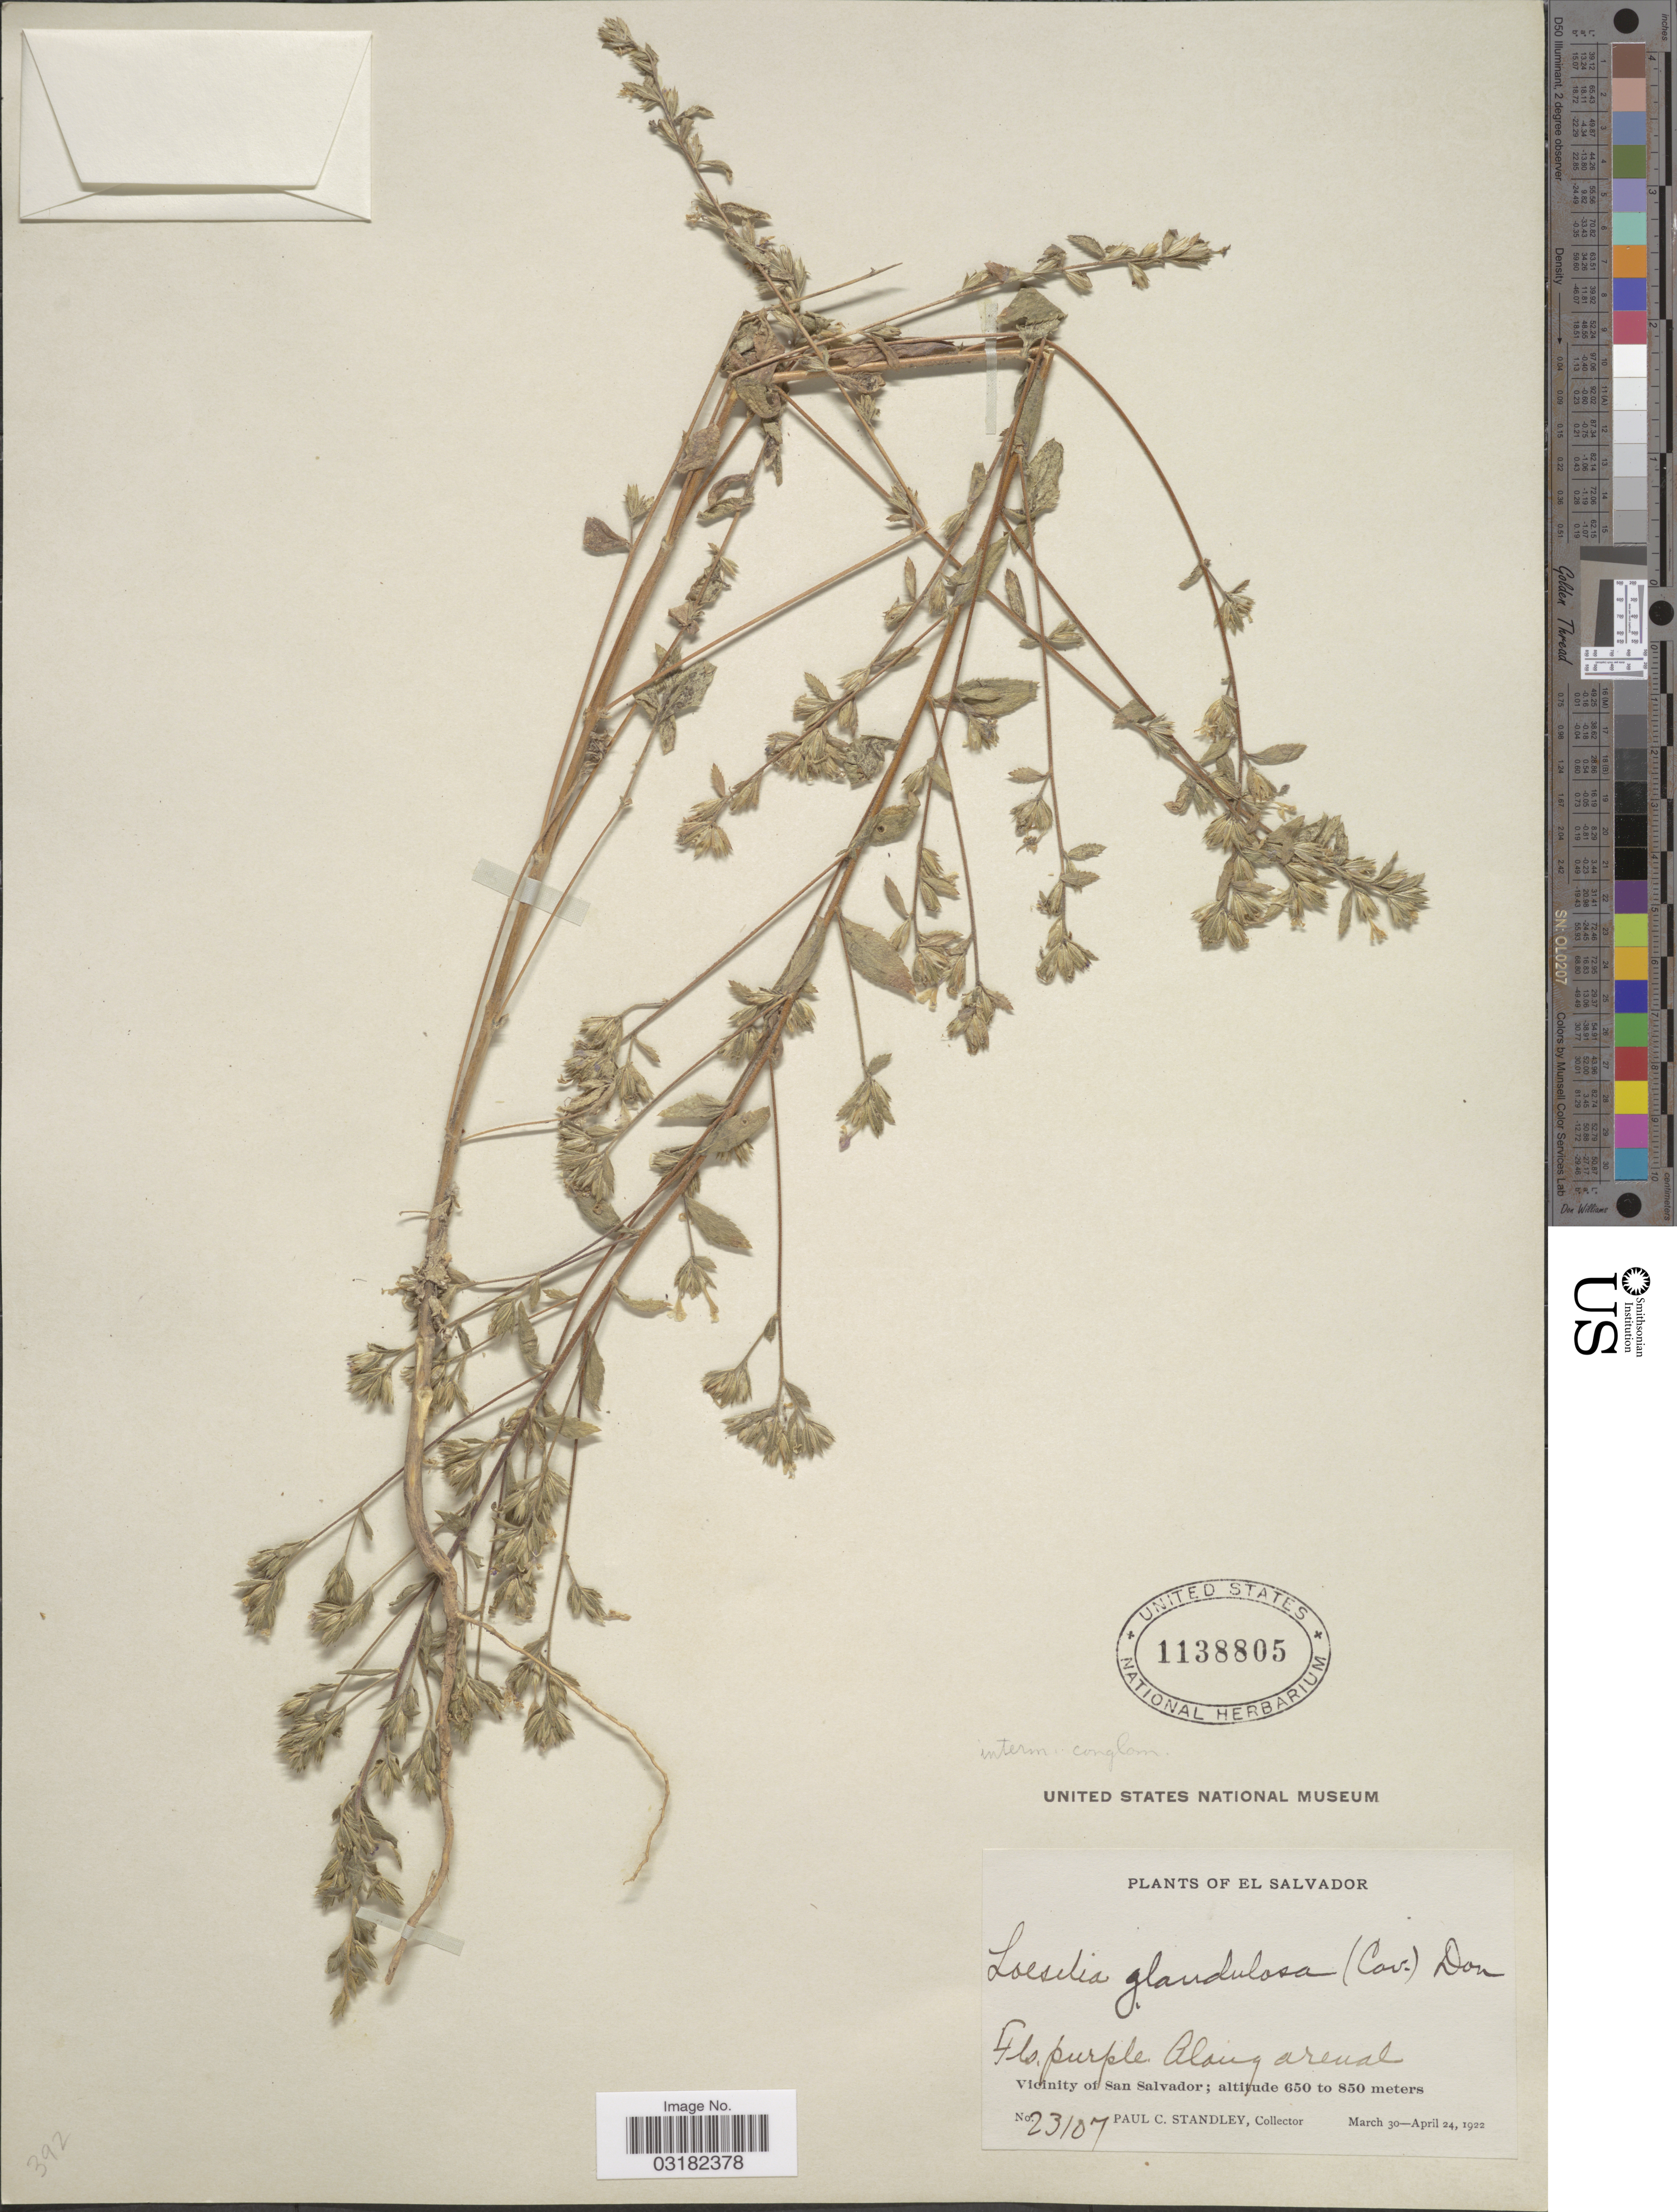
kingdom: Plantae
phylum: Tracheophyta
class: Magnoliopsida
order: Ericales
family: Polemoniaceae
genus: Loeselia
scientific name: Loeselia glandulosa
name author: (Cav.) G. Don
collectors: P. C. Standley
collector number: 23107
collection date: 1922-03-30/1922-04-24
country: El Salvador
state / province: San Salvador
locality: Vicinity of San Salvador.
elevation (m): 650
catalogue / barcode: US 1138805